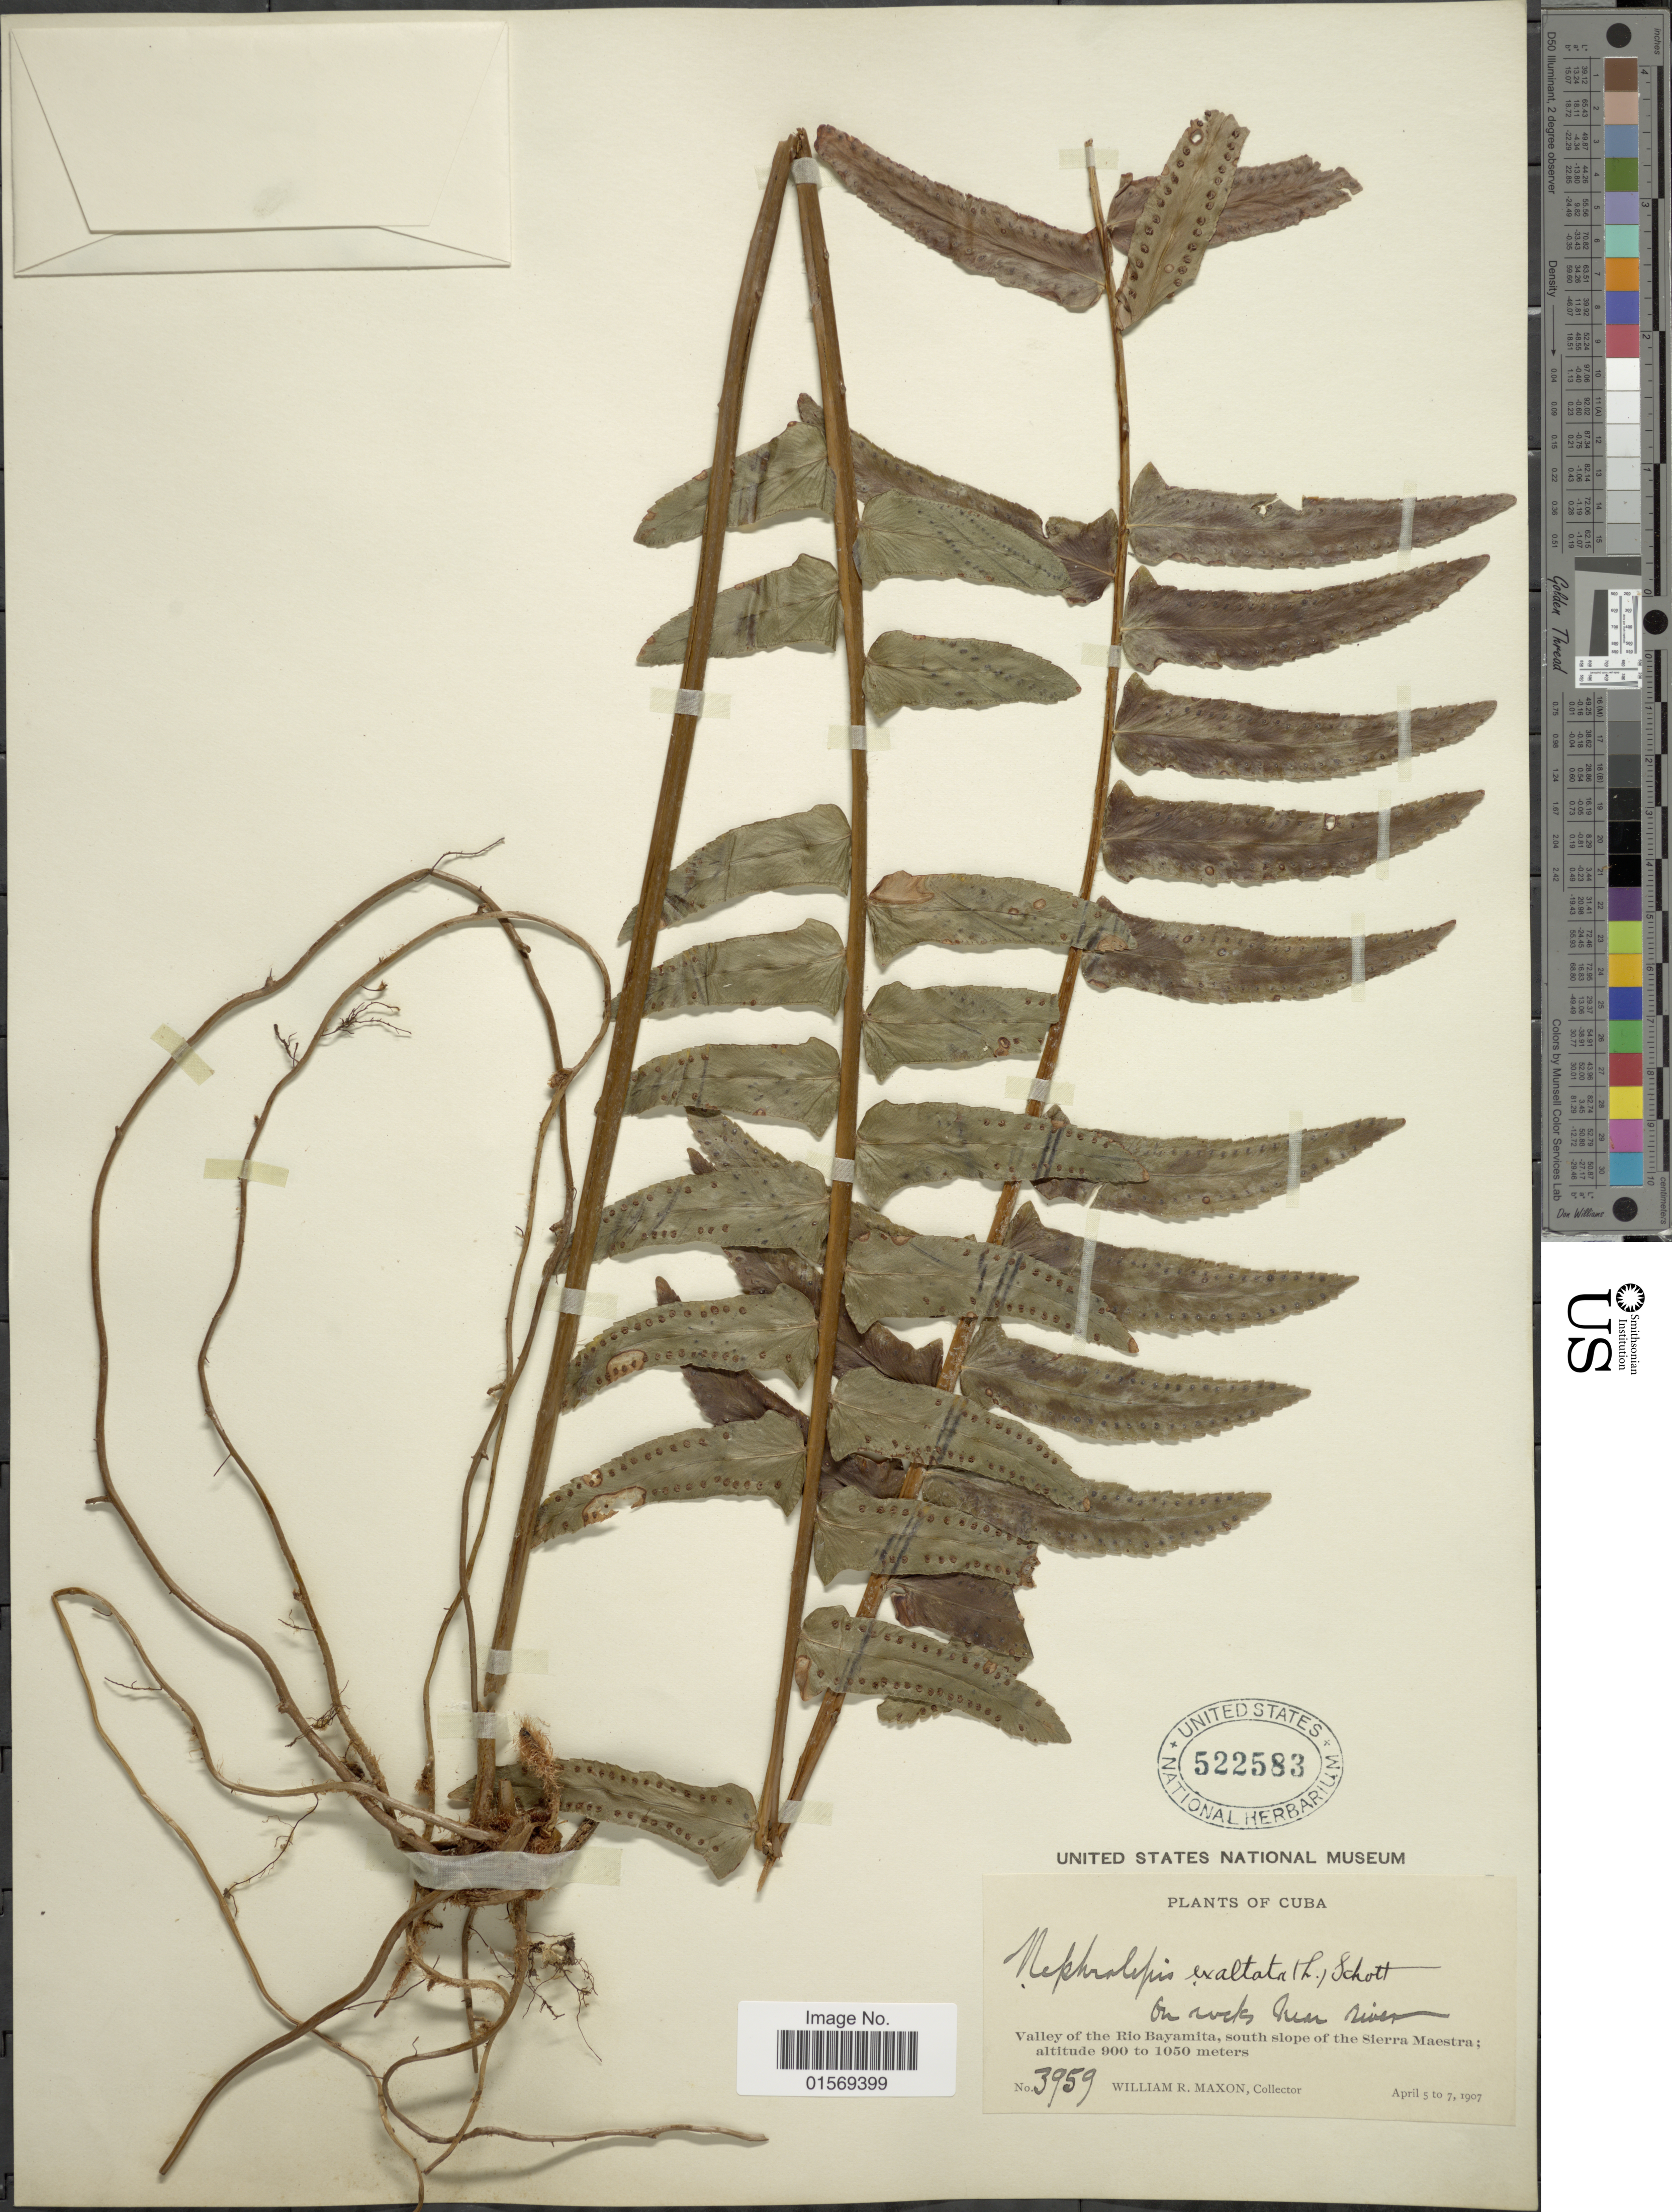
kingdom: Plantae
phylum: Tracheophyta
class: Polypodiopsida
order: Polypodiales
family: Nephrolepidaceae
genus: Nephrolepis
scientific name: Nephrolepis exaltata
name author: (L.) Schott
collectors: W. R. Maxon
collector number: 3959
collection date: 1907-04-05/1907-04-07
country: Cuba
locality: Cuba. Valley of the Rio Bayamita, south slope of the Sierra Maestra.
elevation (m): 900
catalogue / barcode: US 522583